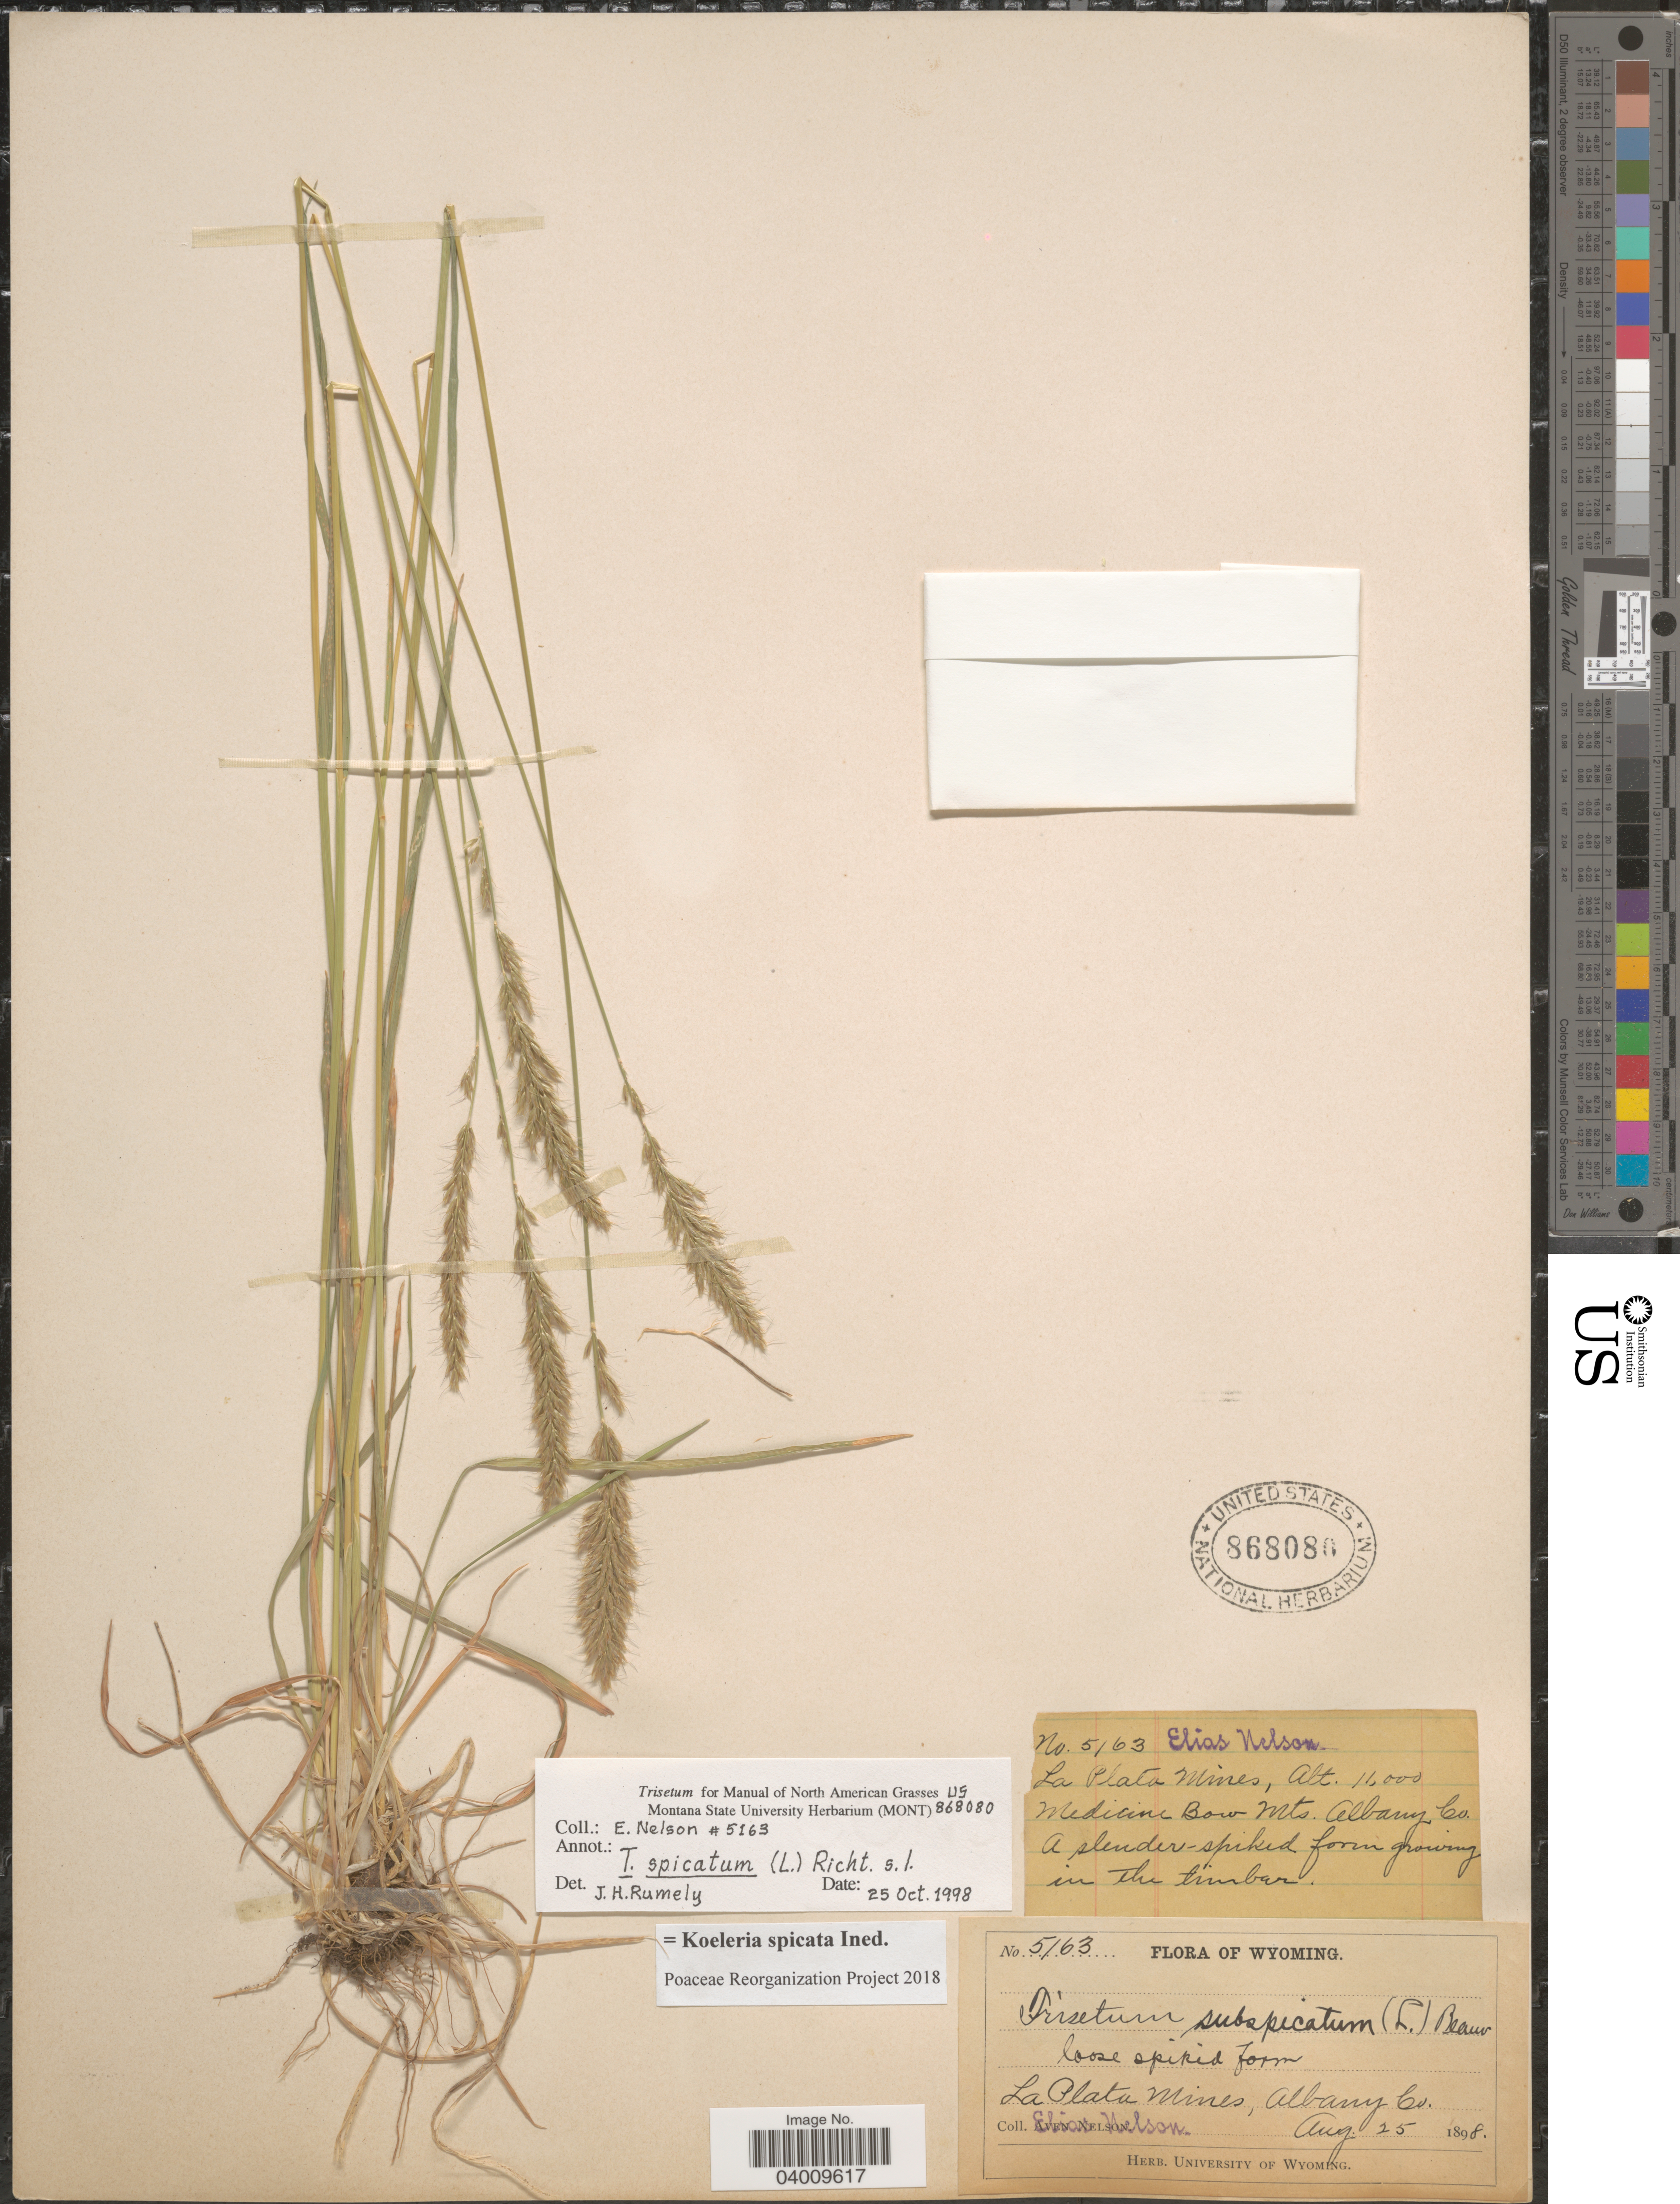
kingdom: Plantae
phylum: Tracheophyta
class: Liliopsida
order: Poales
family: Poaceae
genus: Koeleria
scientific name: Koeleria spicata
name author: (L.) Barberá et al.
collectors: E. Nelson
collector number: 5163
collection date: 1898-08-25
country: United States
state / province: Wyoming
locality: La Plata Mines. Medicine Bow Mts. Albany Co.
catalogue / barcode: US 868080